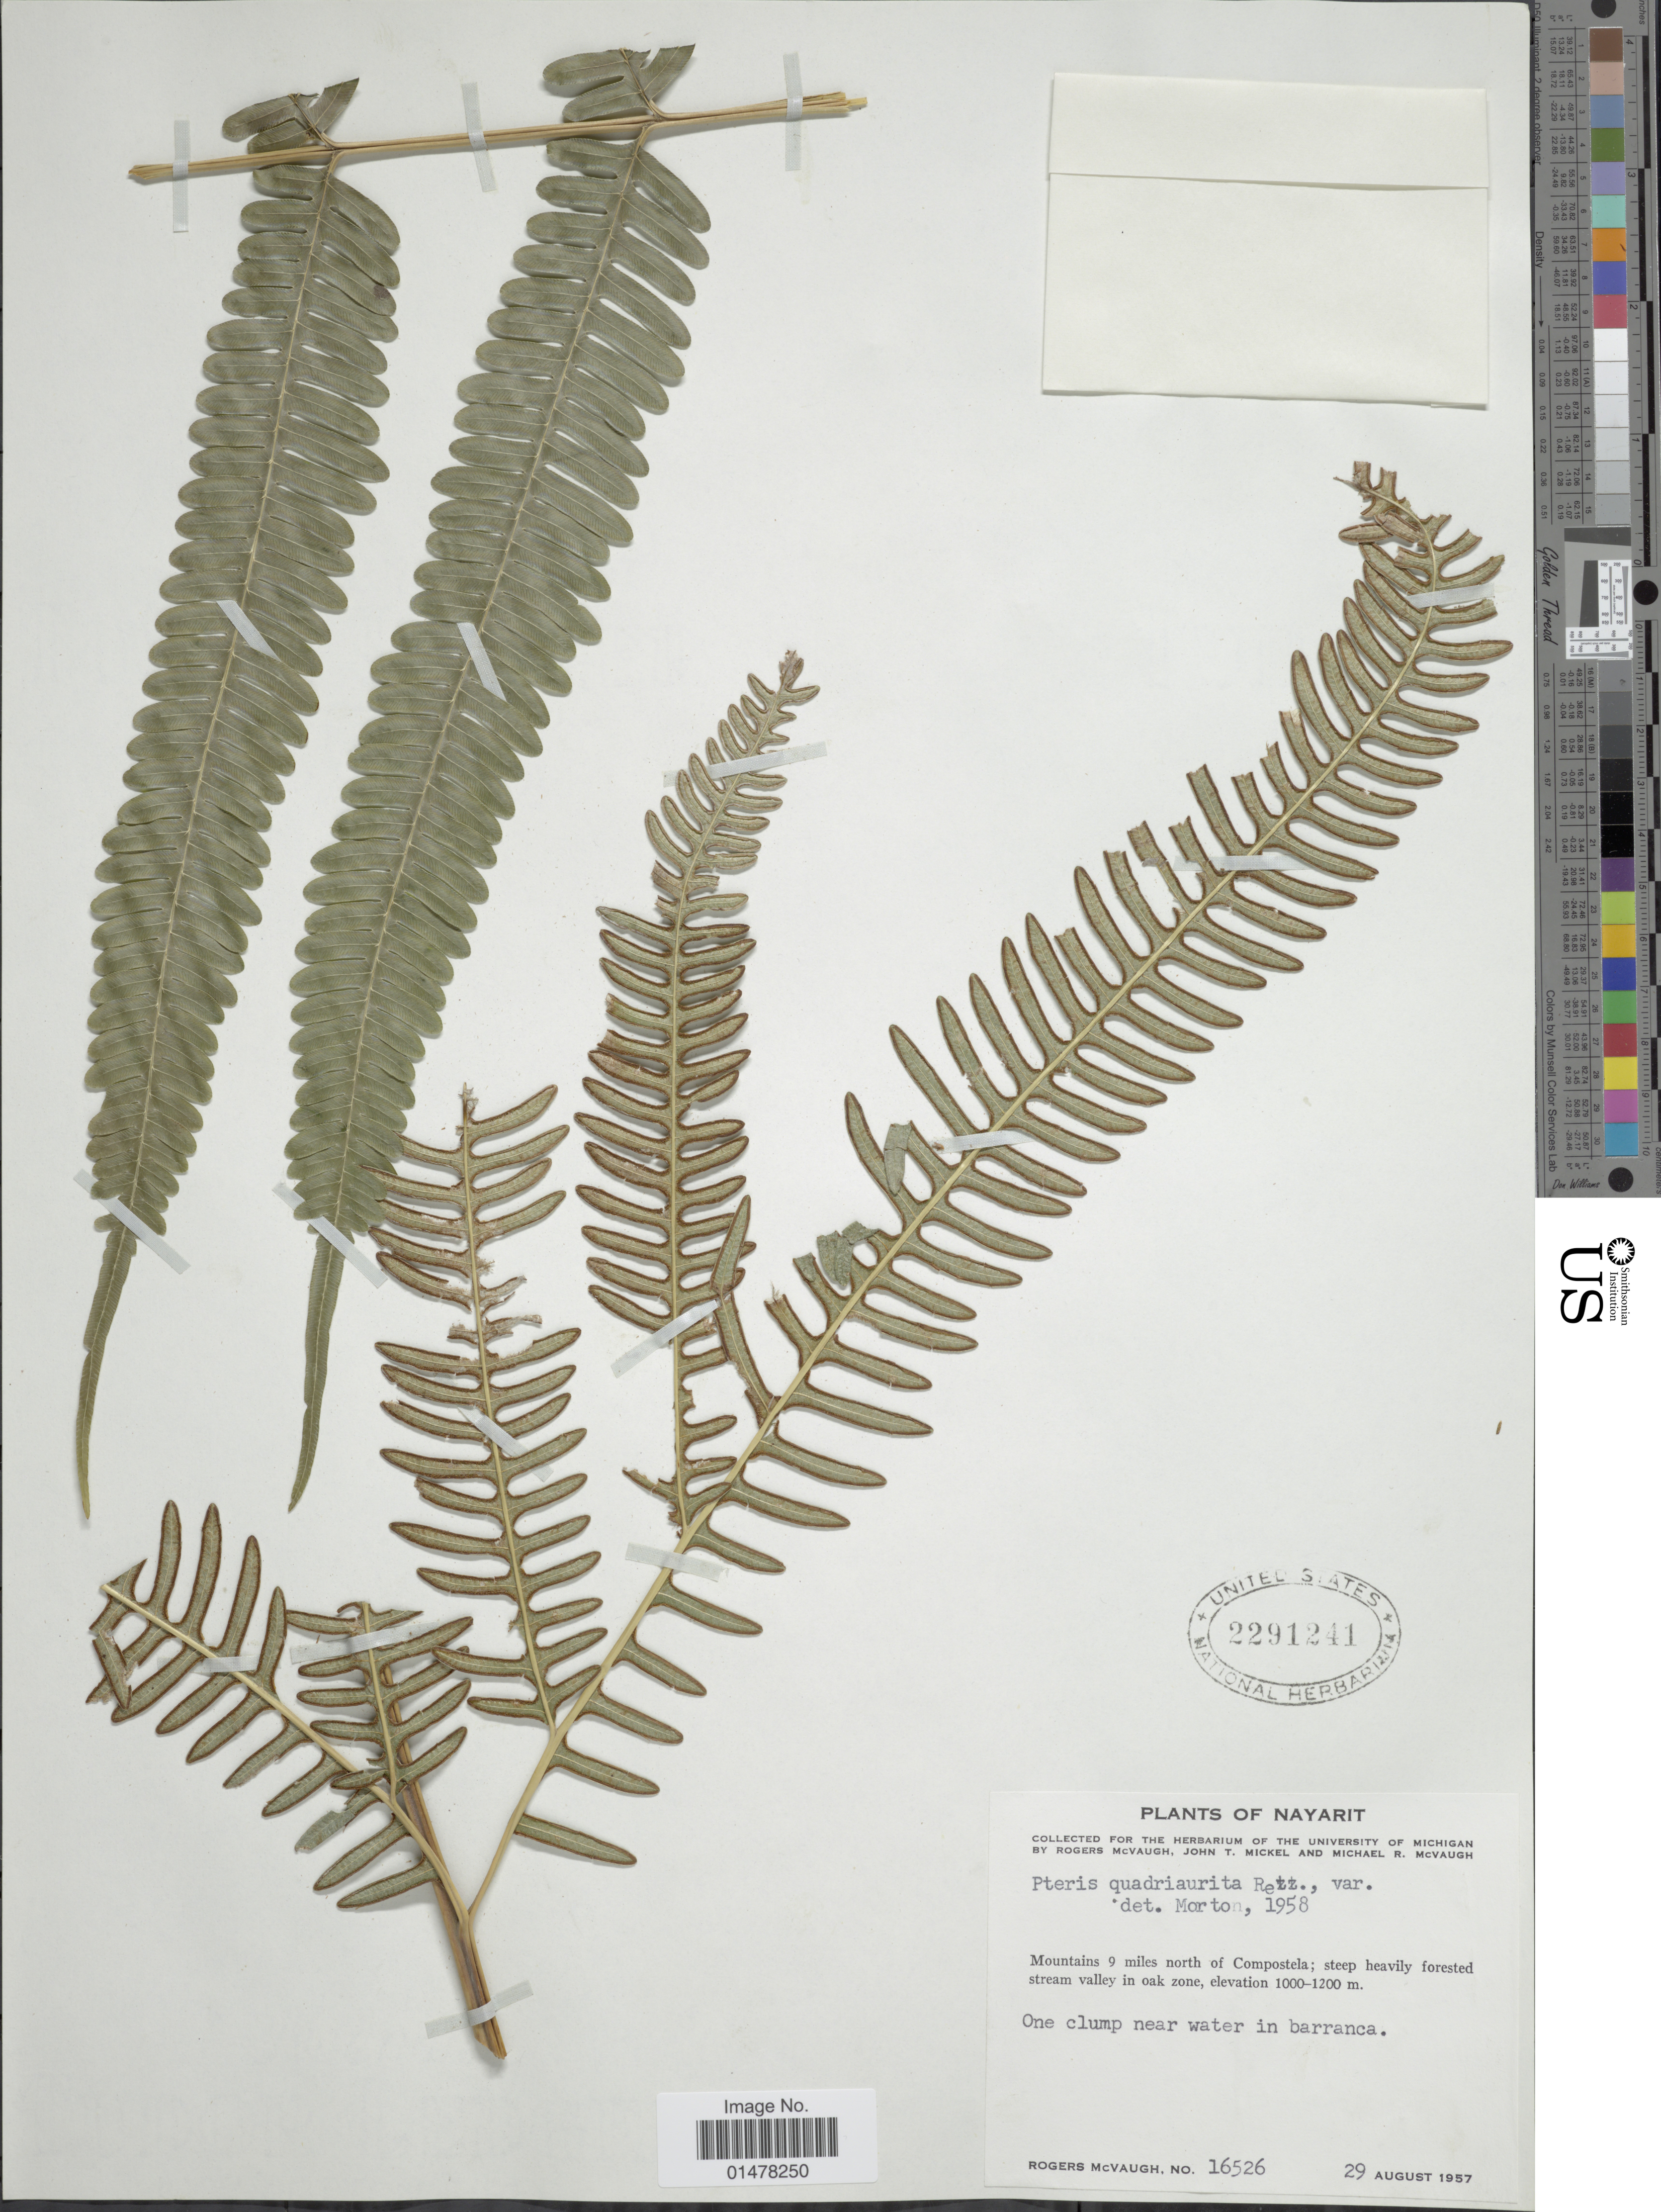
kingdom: Plantae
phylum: Tracheophyta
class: Polypodiopsida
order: Polypodiales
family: Pteridaceae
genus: Pteris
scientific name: Pteris quadriaurita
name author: Retz.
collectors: R. McVaugh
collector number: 16526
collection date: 1957-08-29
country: Mexico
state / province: Nayarit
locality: Plants of Nayarit, Mountains 9miles north of Compostela; steep heavily forested stream valley in oak zone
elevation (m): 1000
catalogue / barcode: US 2291241